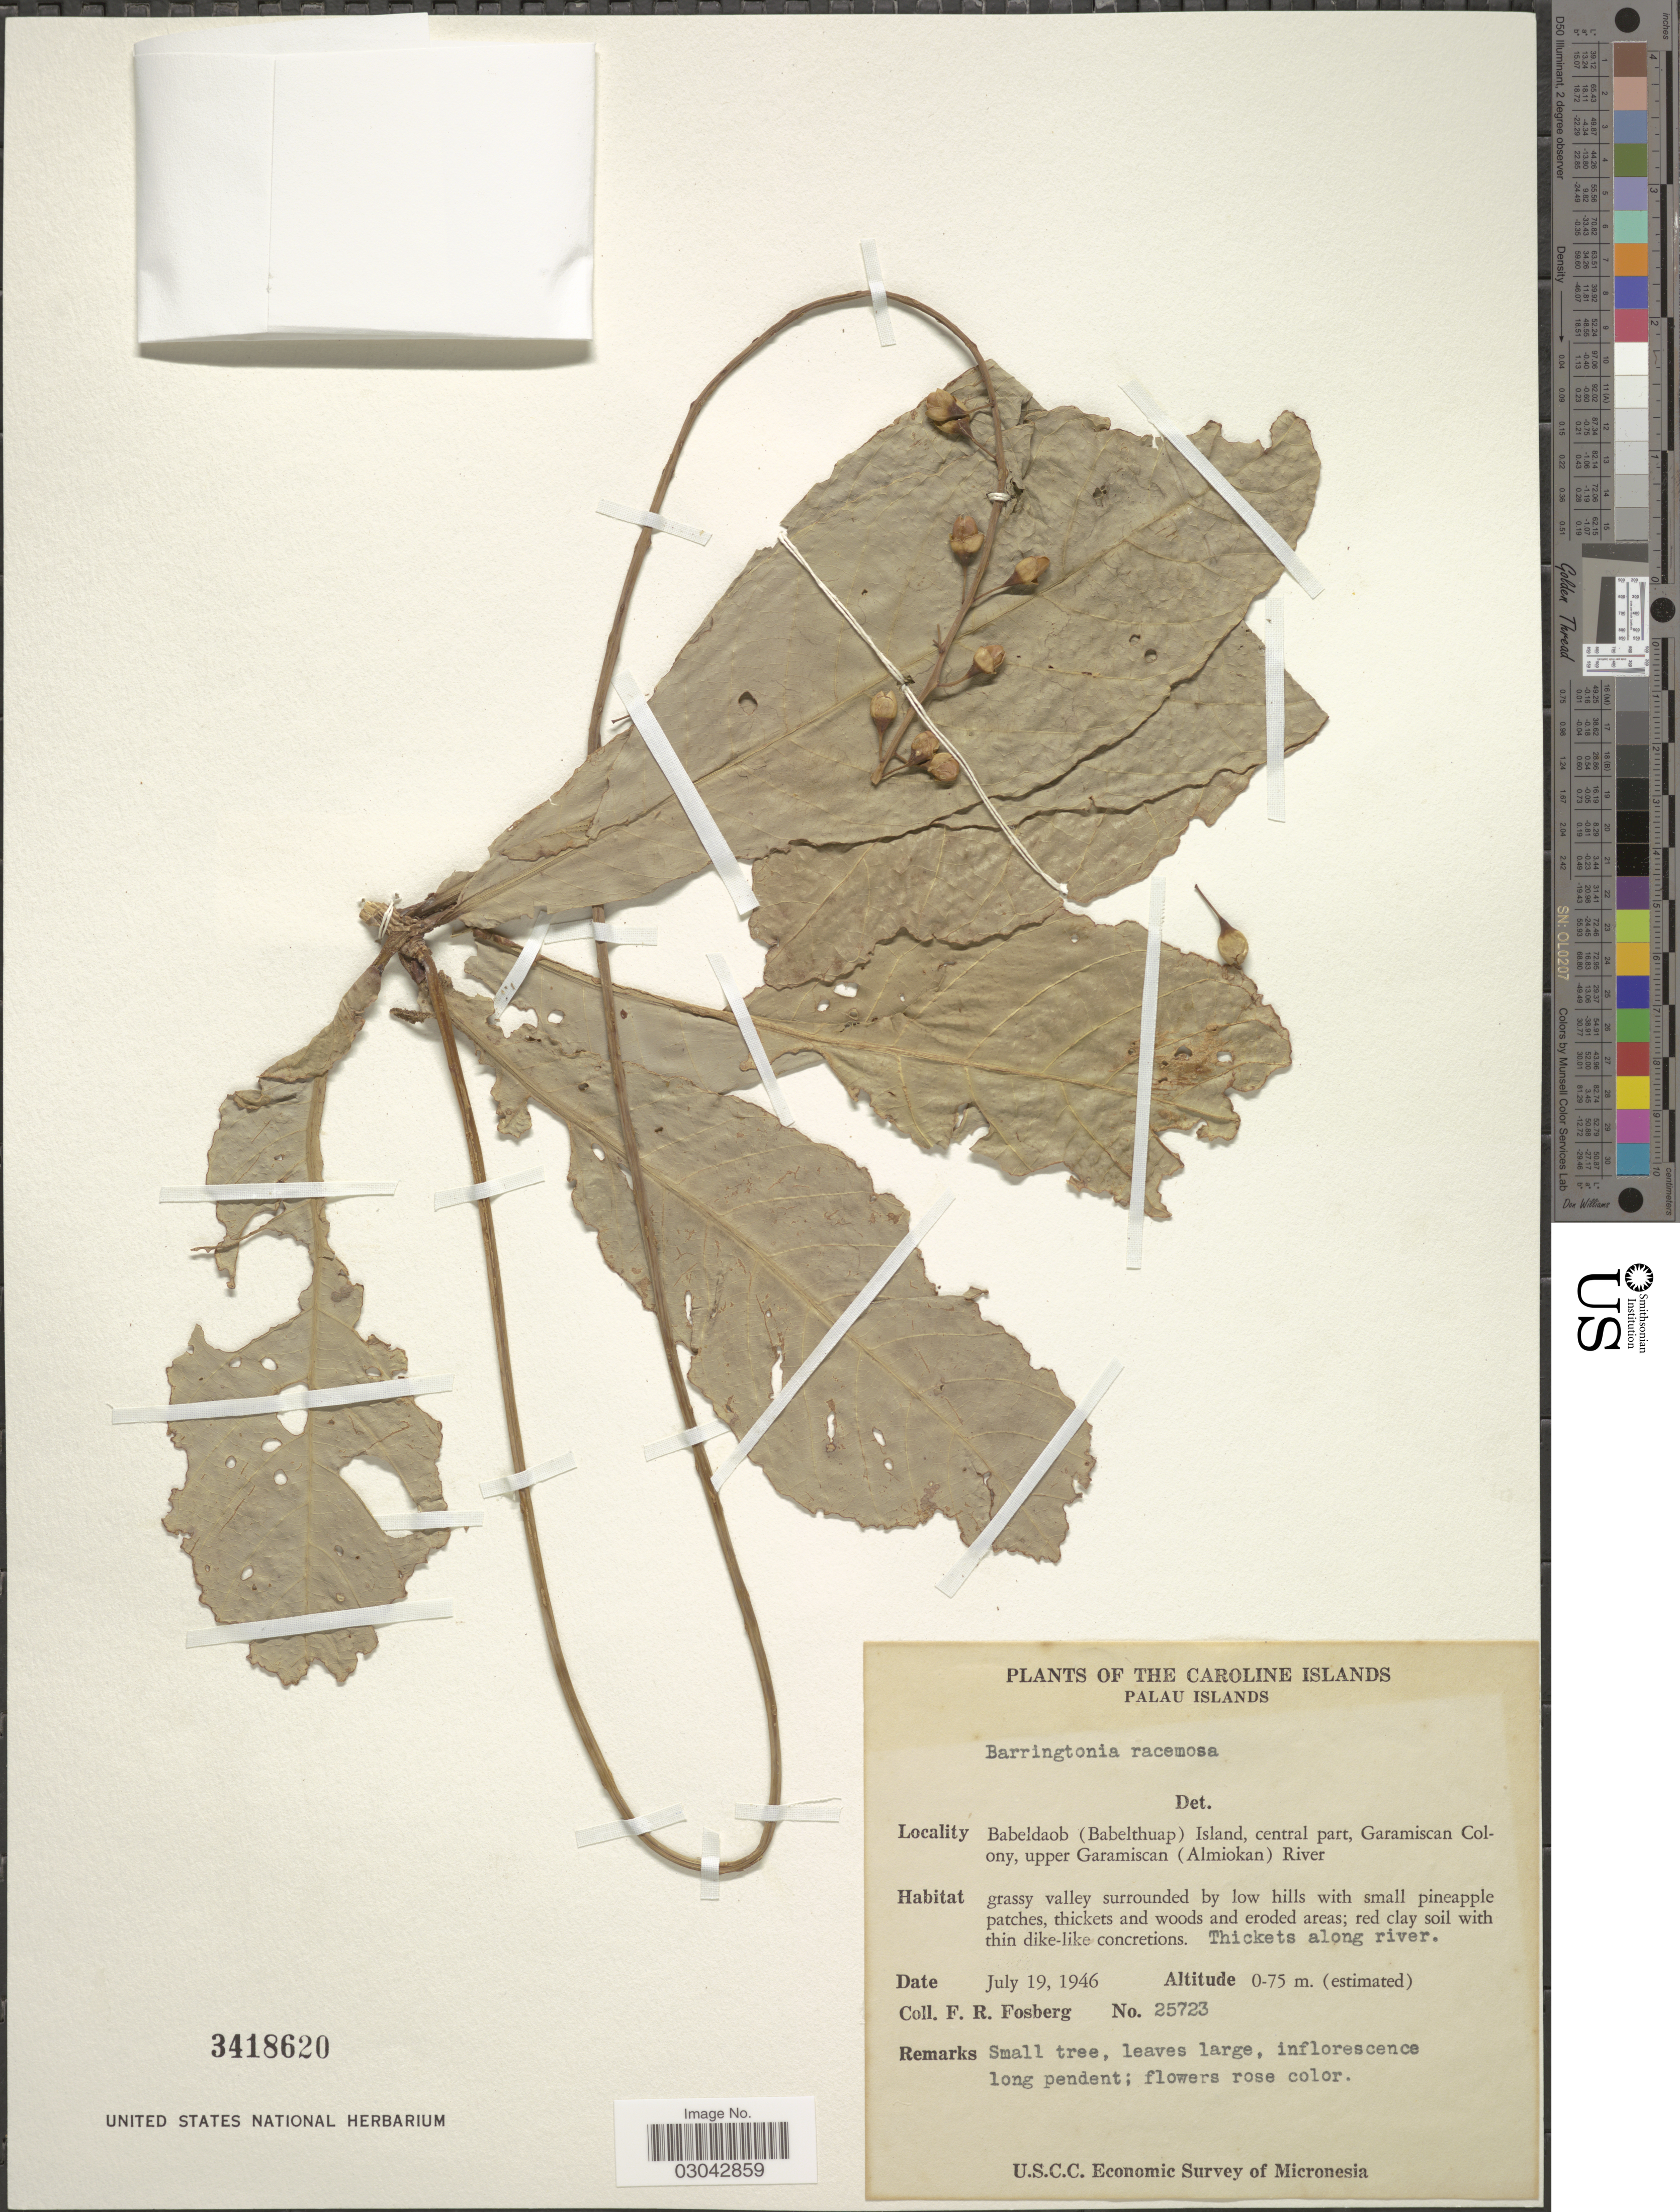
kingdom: Plantae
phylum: Tracheophyta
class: Magnoliopsida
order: Ericales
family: Lecythidaceae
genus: Barringtonia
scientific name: Barringtonia racemosa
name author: (L.) Spreng.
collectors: F. R. Fosberg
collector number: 25723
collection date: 1946-07-19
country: Palau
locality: The Caroline Islands, Palau Islands, Babeldaob (Babelthuap) Island, central part, Garamiscan Colony, upper Garamiscan (Almiokan) River.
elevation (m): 0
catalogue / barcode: US 3418620